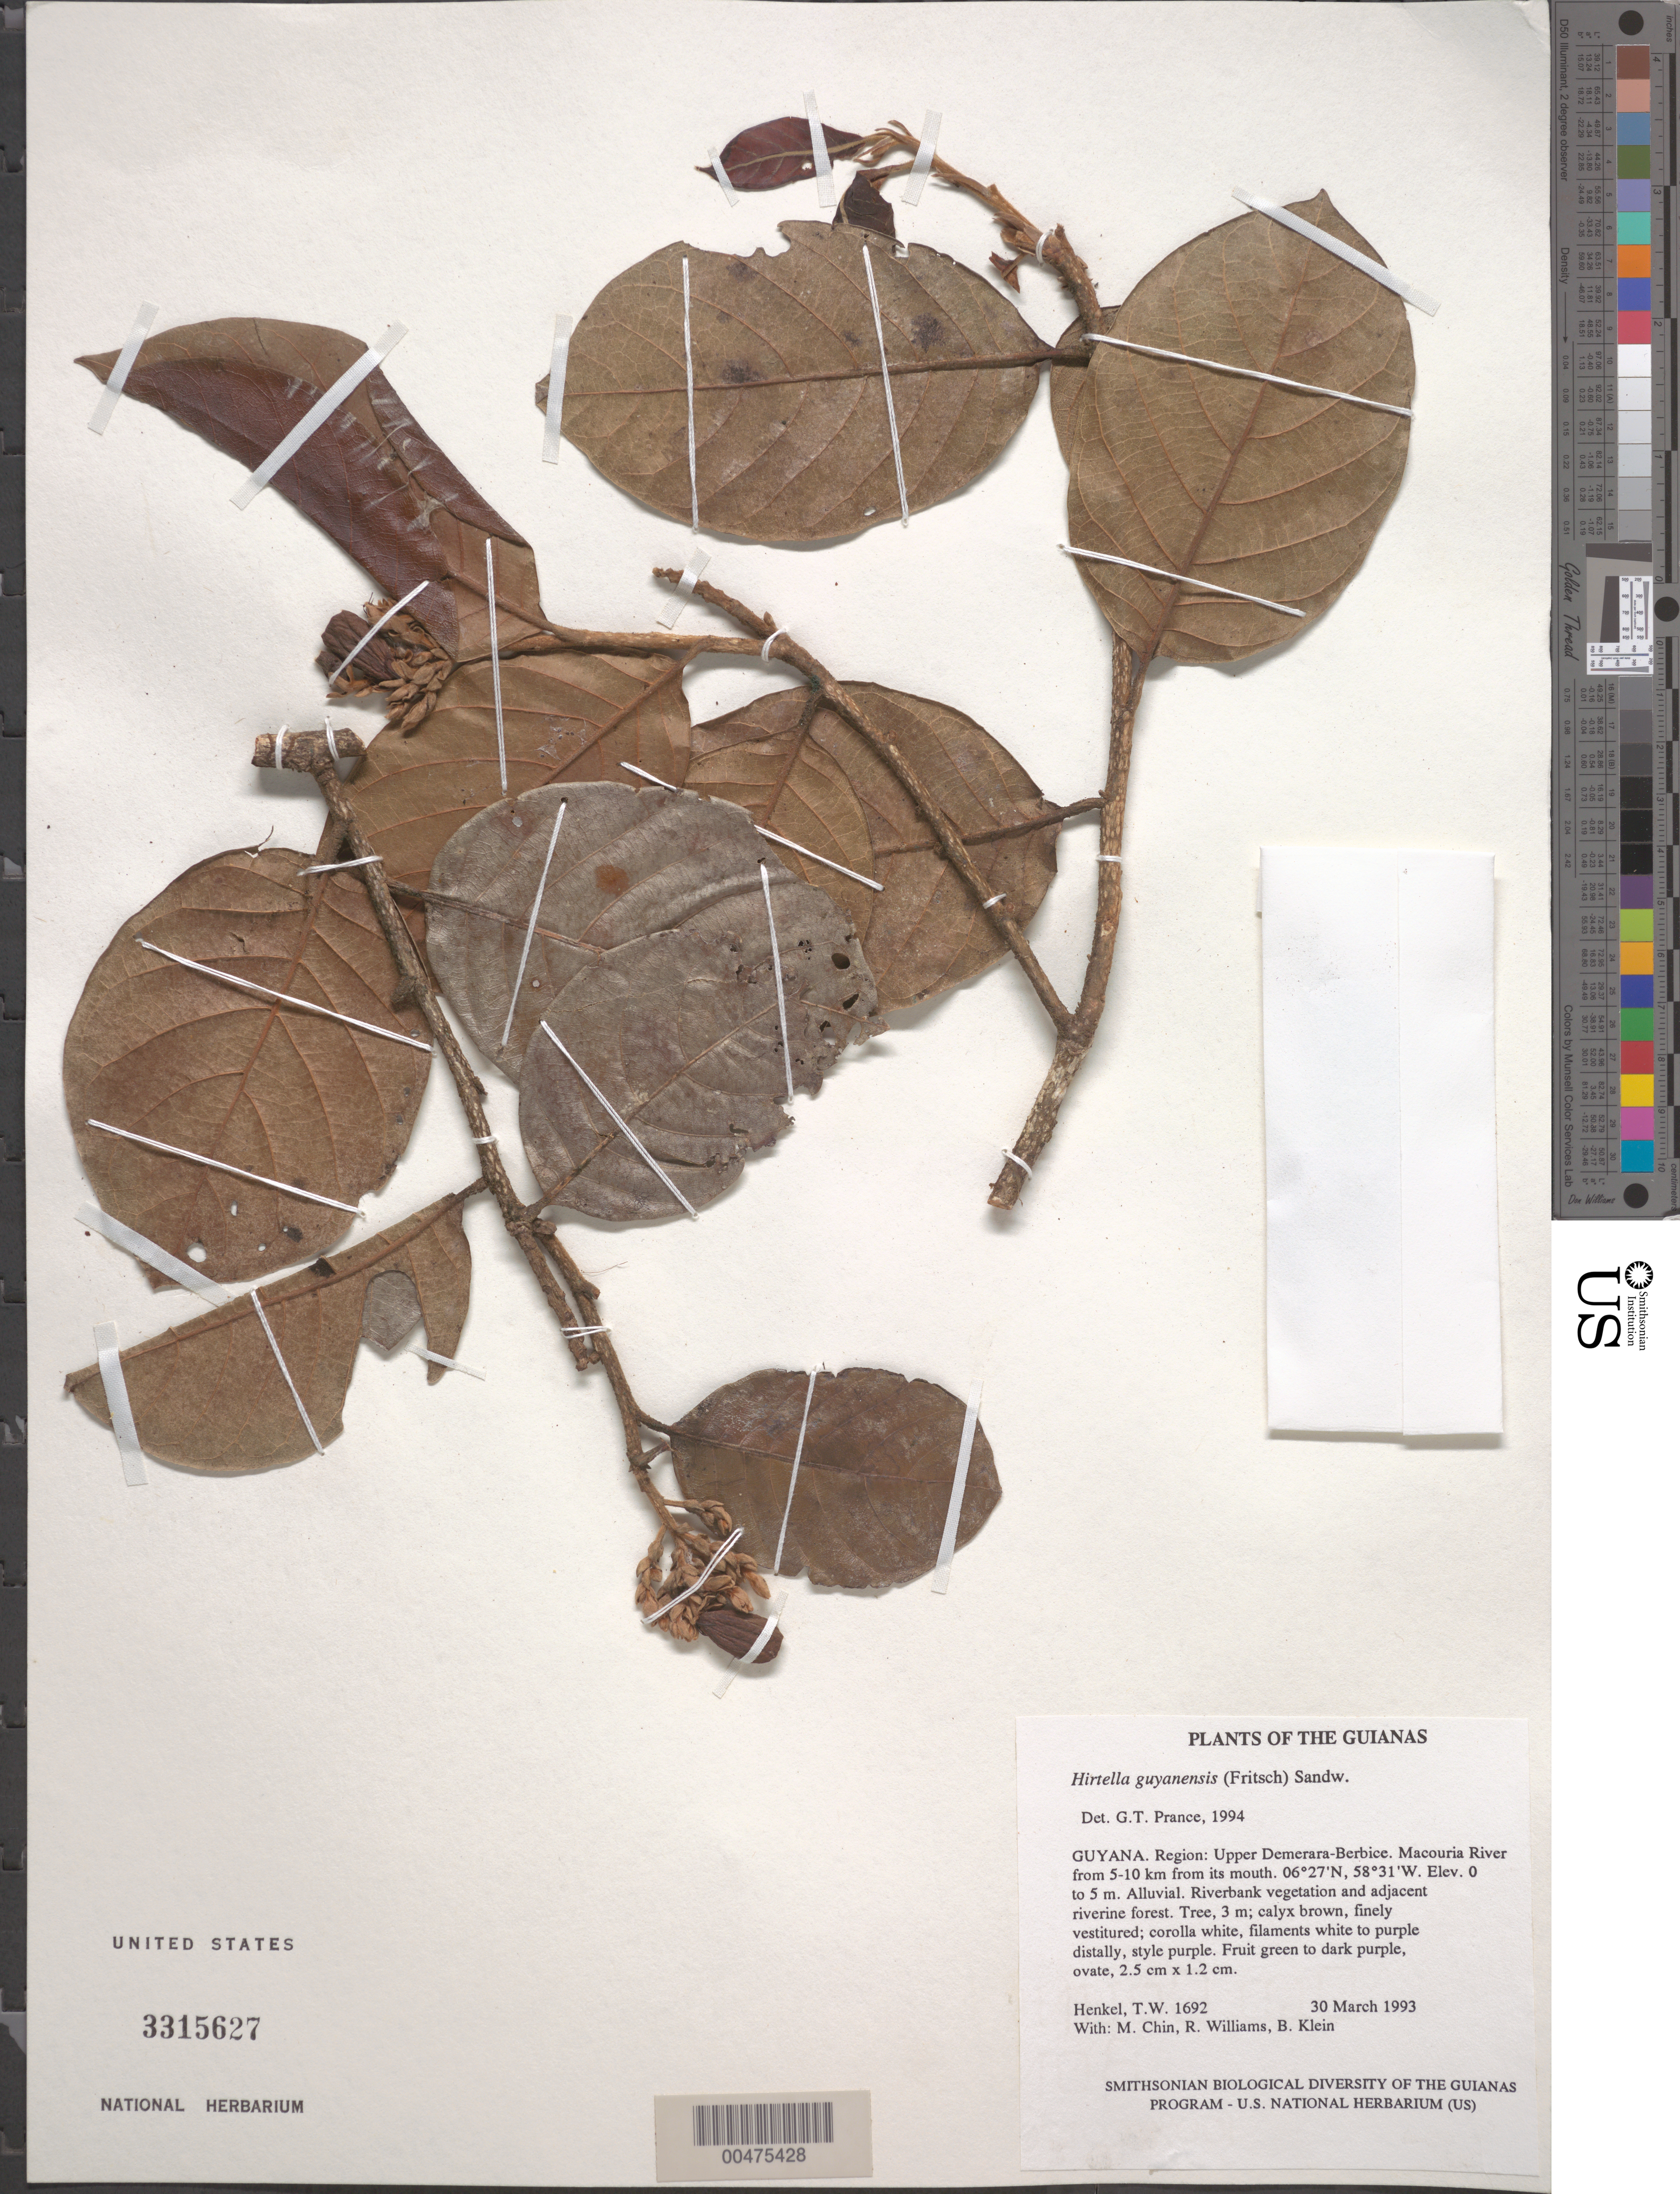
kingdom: Plantae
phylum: Tracheophyta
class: Magnoliopsida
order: Malpighiales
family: Chrysobalanaceae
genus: Hirtella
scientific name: Hirtella guyanensis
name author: (Fritsch) Sandwith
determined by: Prance, G. T.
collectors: T. Henkel, M. Chin, R. Williams & B. Klein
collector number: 1692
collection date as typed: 30 March 1993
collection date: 1993-03-30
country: Guyana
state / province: U. Demerara-Berbice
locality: Macouria River from 5-10 km from its mouth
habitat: Alluvial. Riverbank vegetation and adjacent riverine forest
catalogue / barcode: US 3315627